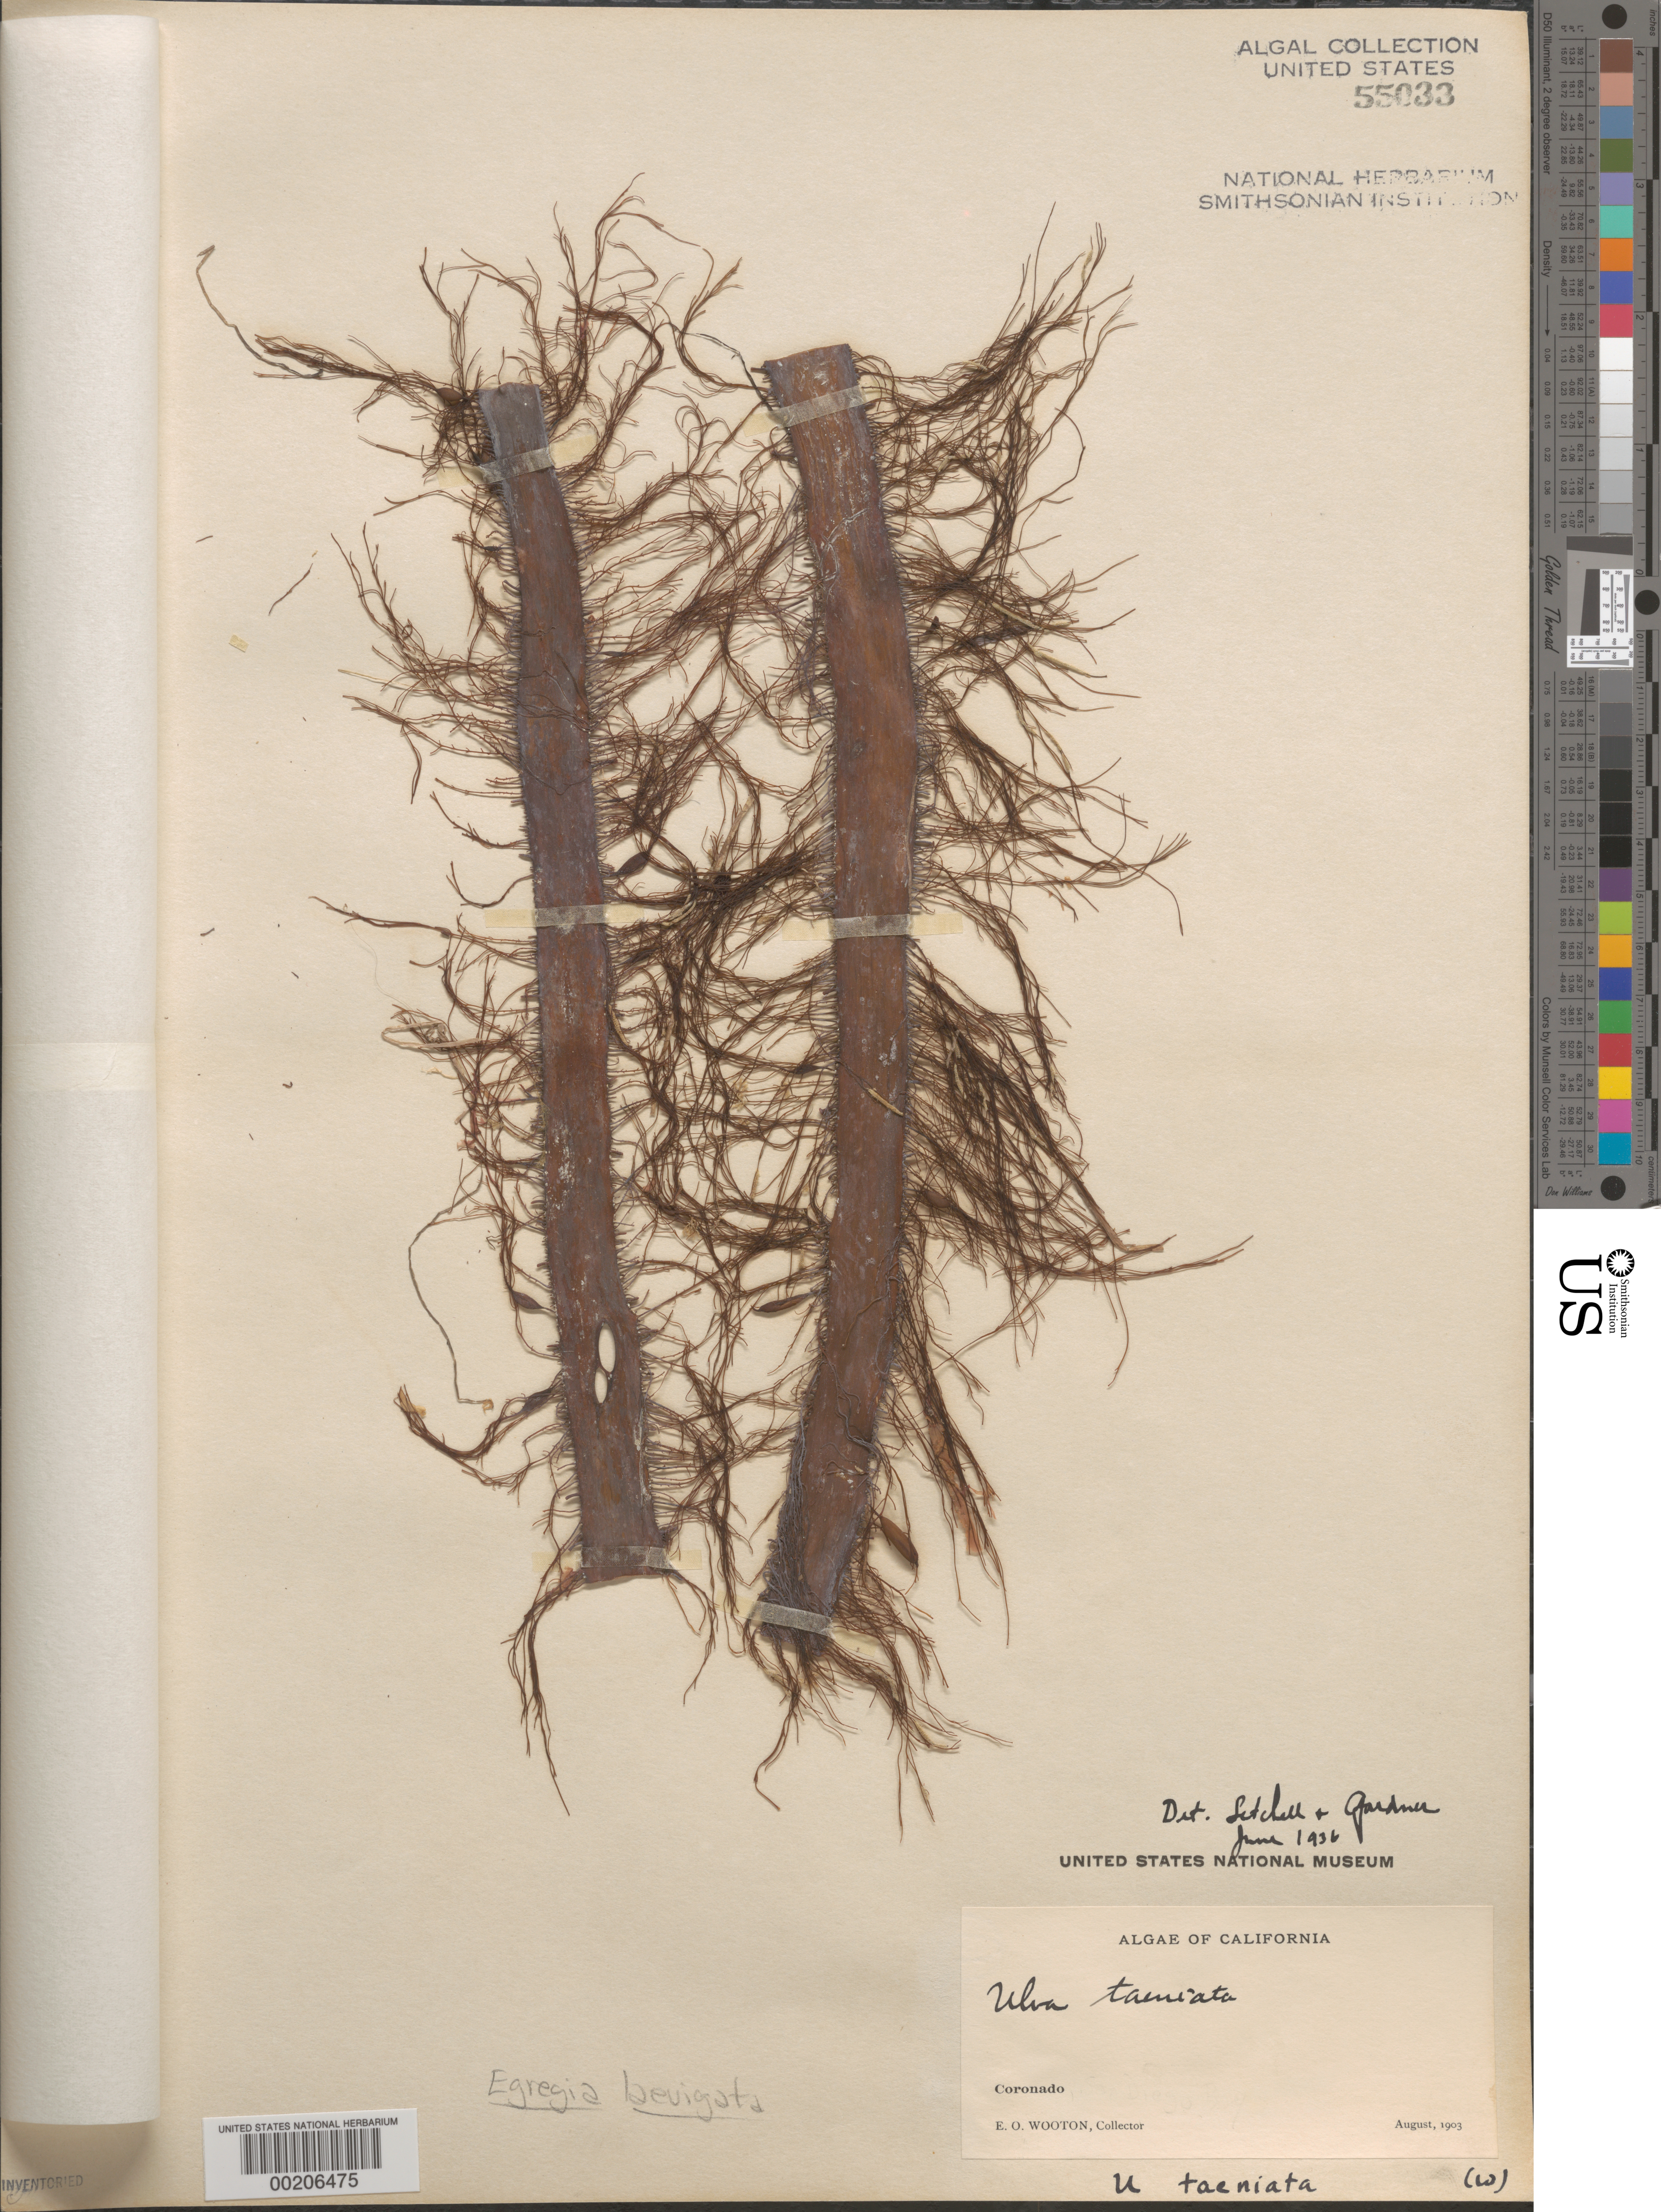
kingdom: Chromista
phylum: Ochrophyta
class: Phaeophyceae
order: Laminariales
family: Lessoniaceae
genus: Egregia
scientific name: Egregia menziesii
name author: (Turner) Aresch.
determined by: Algae name updating Project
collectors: E. O. Wooton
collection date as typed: Aug 1903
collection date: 1903-08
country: United States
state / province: California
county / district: San Diego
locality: Coronado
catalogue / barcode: US 55033